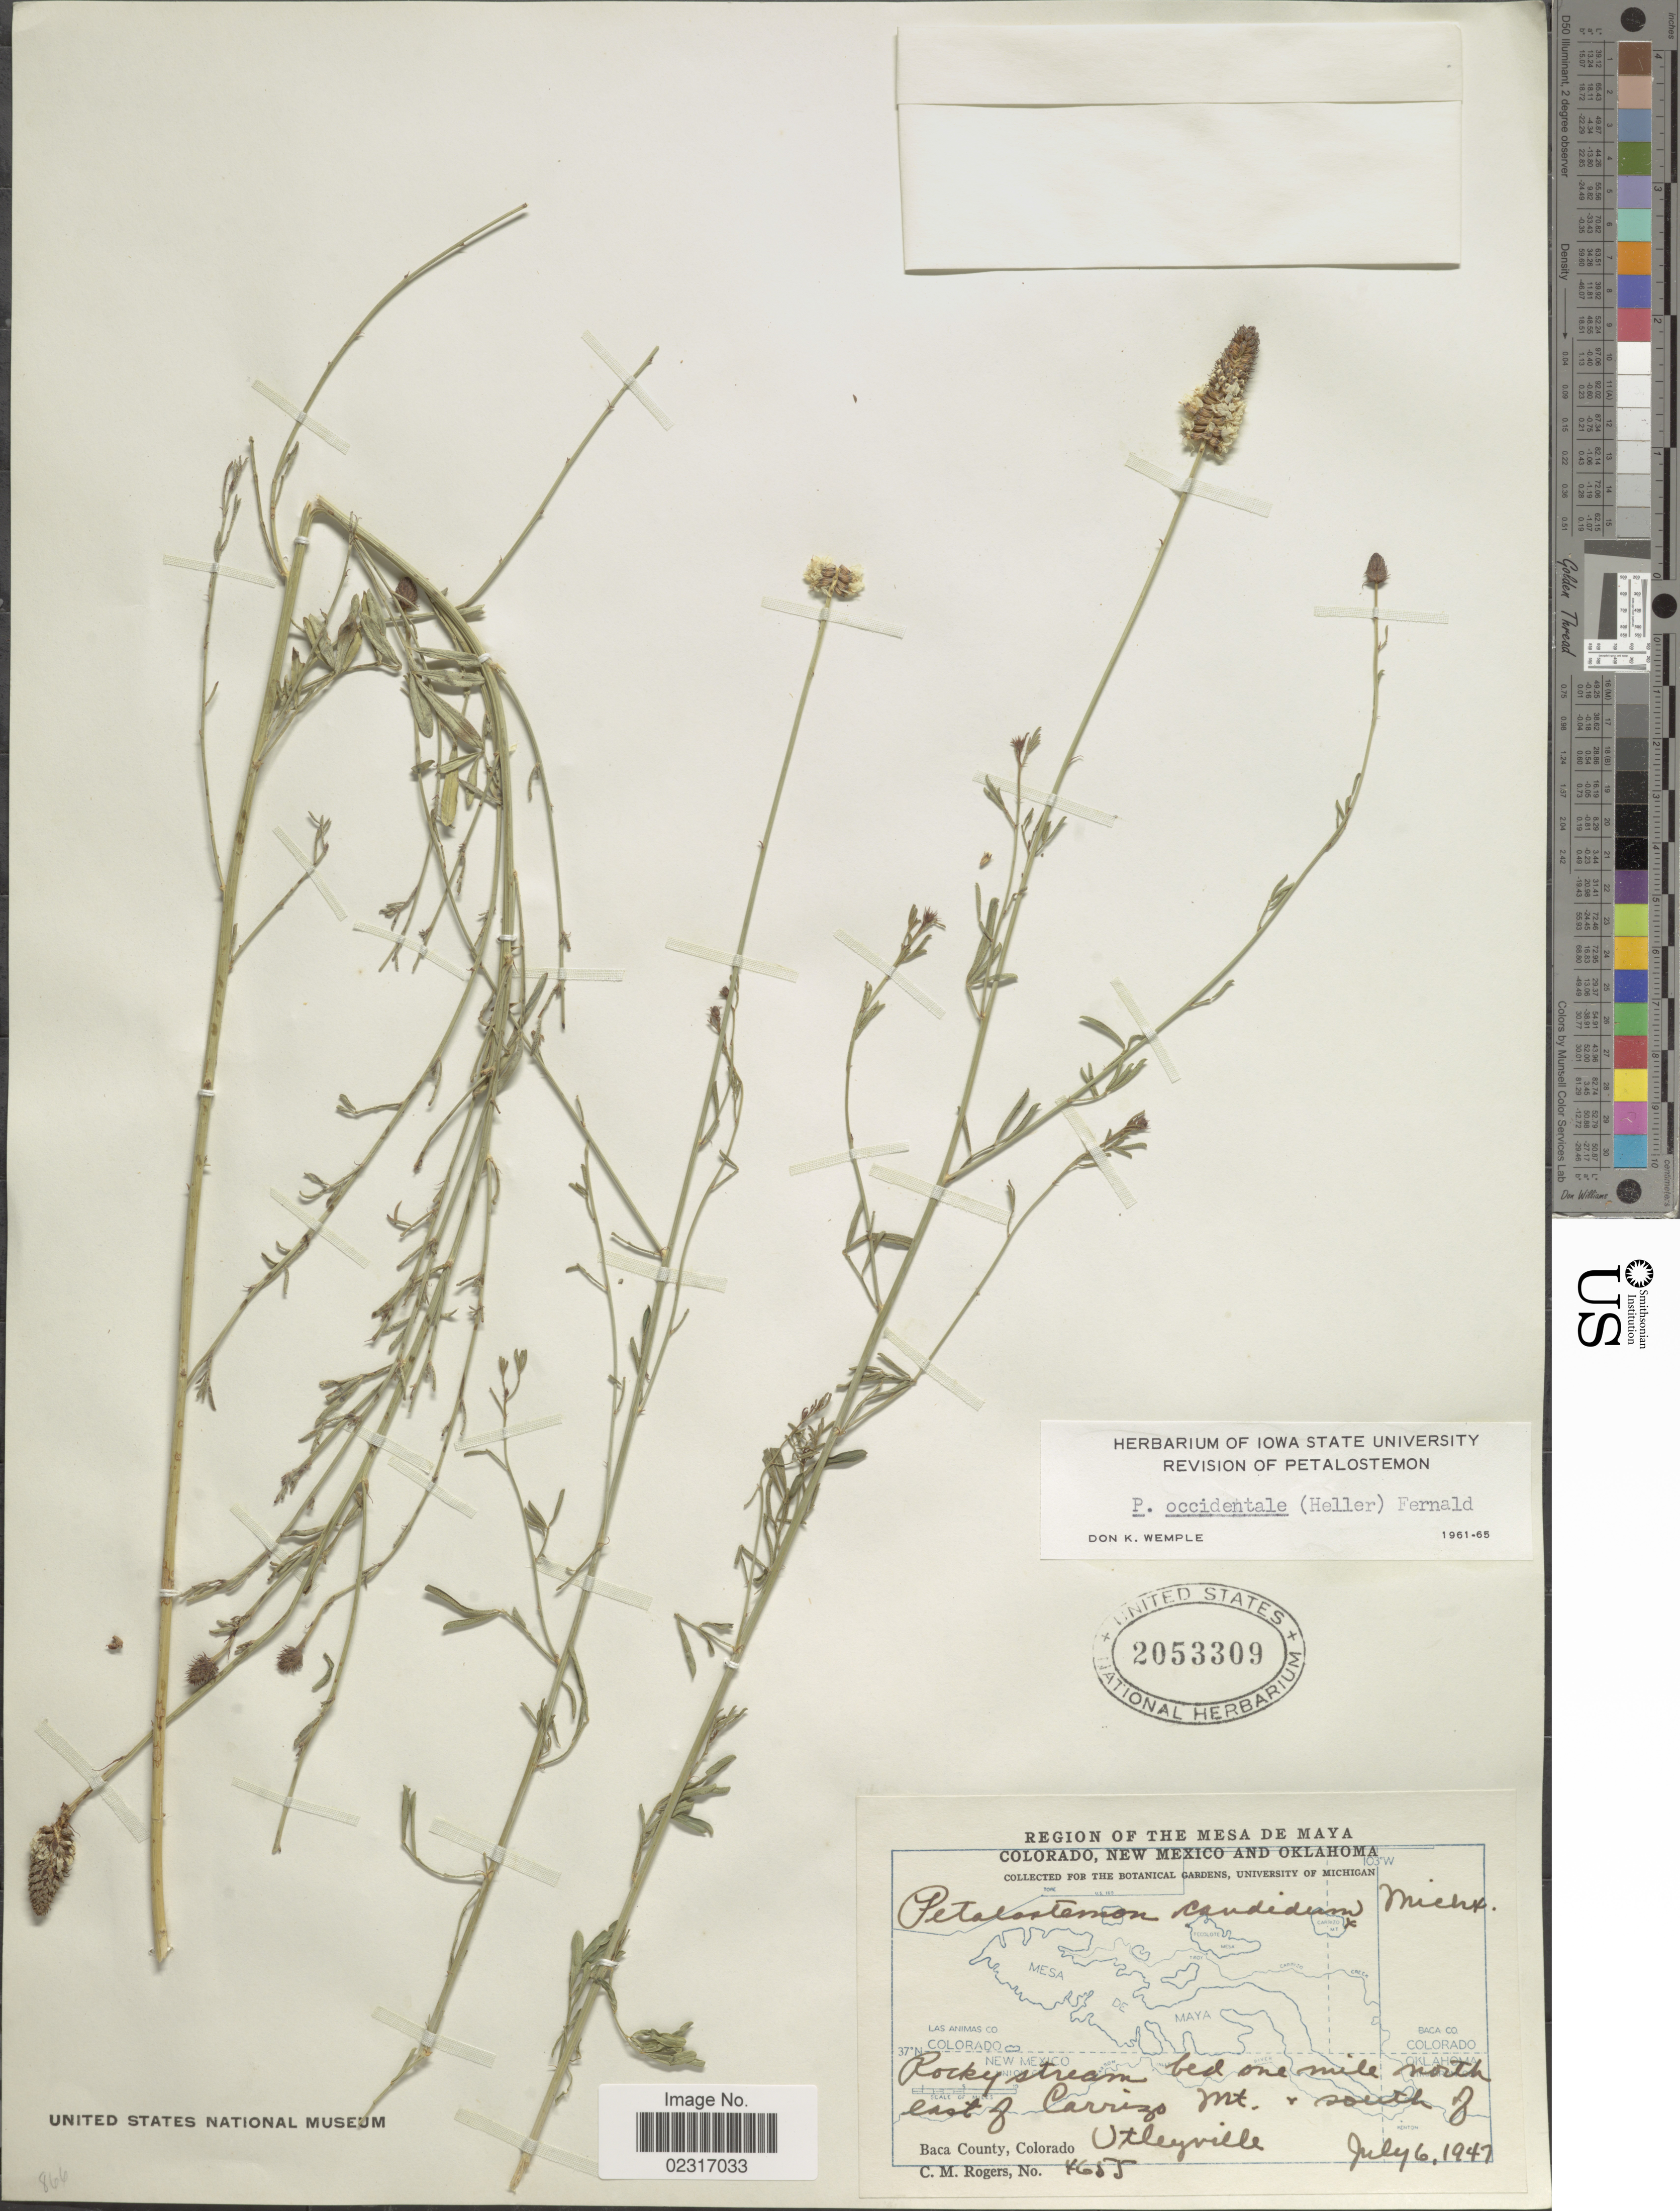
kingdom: Plantae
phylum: Tracheophyta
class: Magnoliopsida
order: Fabales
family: Fabaceae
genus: Dalea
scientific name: Dalea candida var. oligophylla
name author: (Torr) Shinners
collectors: C. M. Rogers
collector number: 4655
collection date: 1947-07-06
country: United States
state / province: Colorado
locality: Region of the Mesa de Maya. Rocky stream bed one mile north east of Carrizo Mt. South of Baca County. Utleuville.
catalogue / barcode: US 2053309